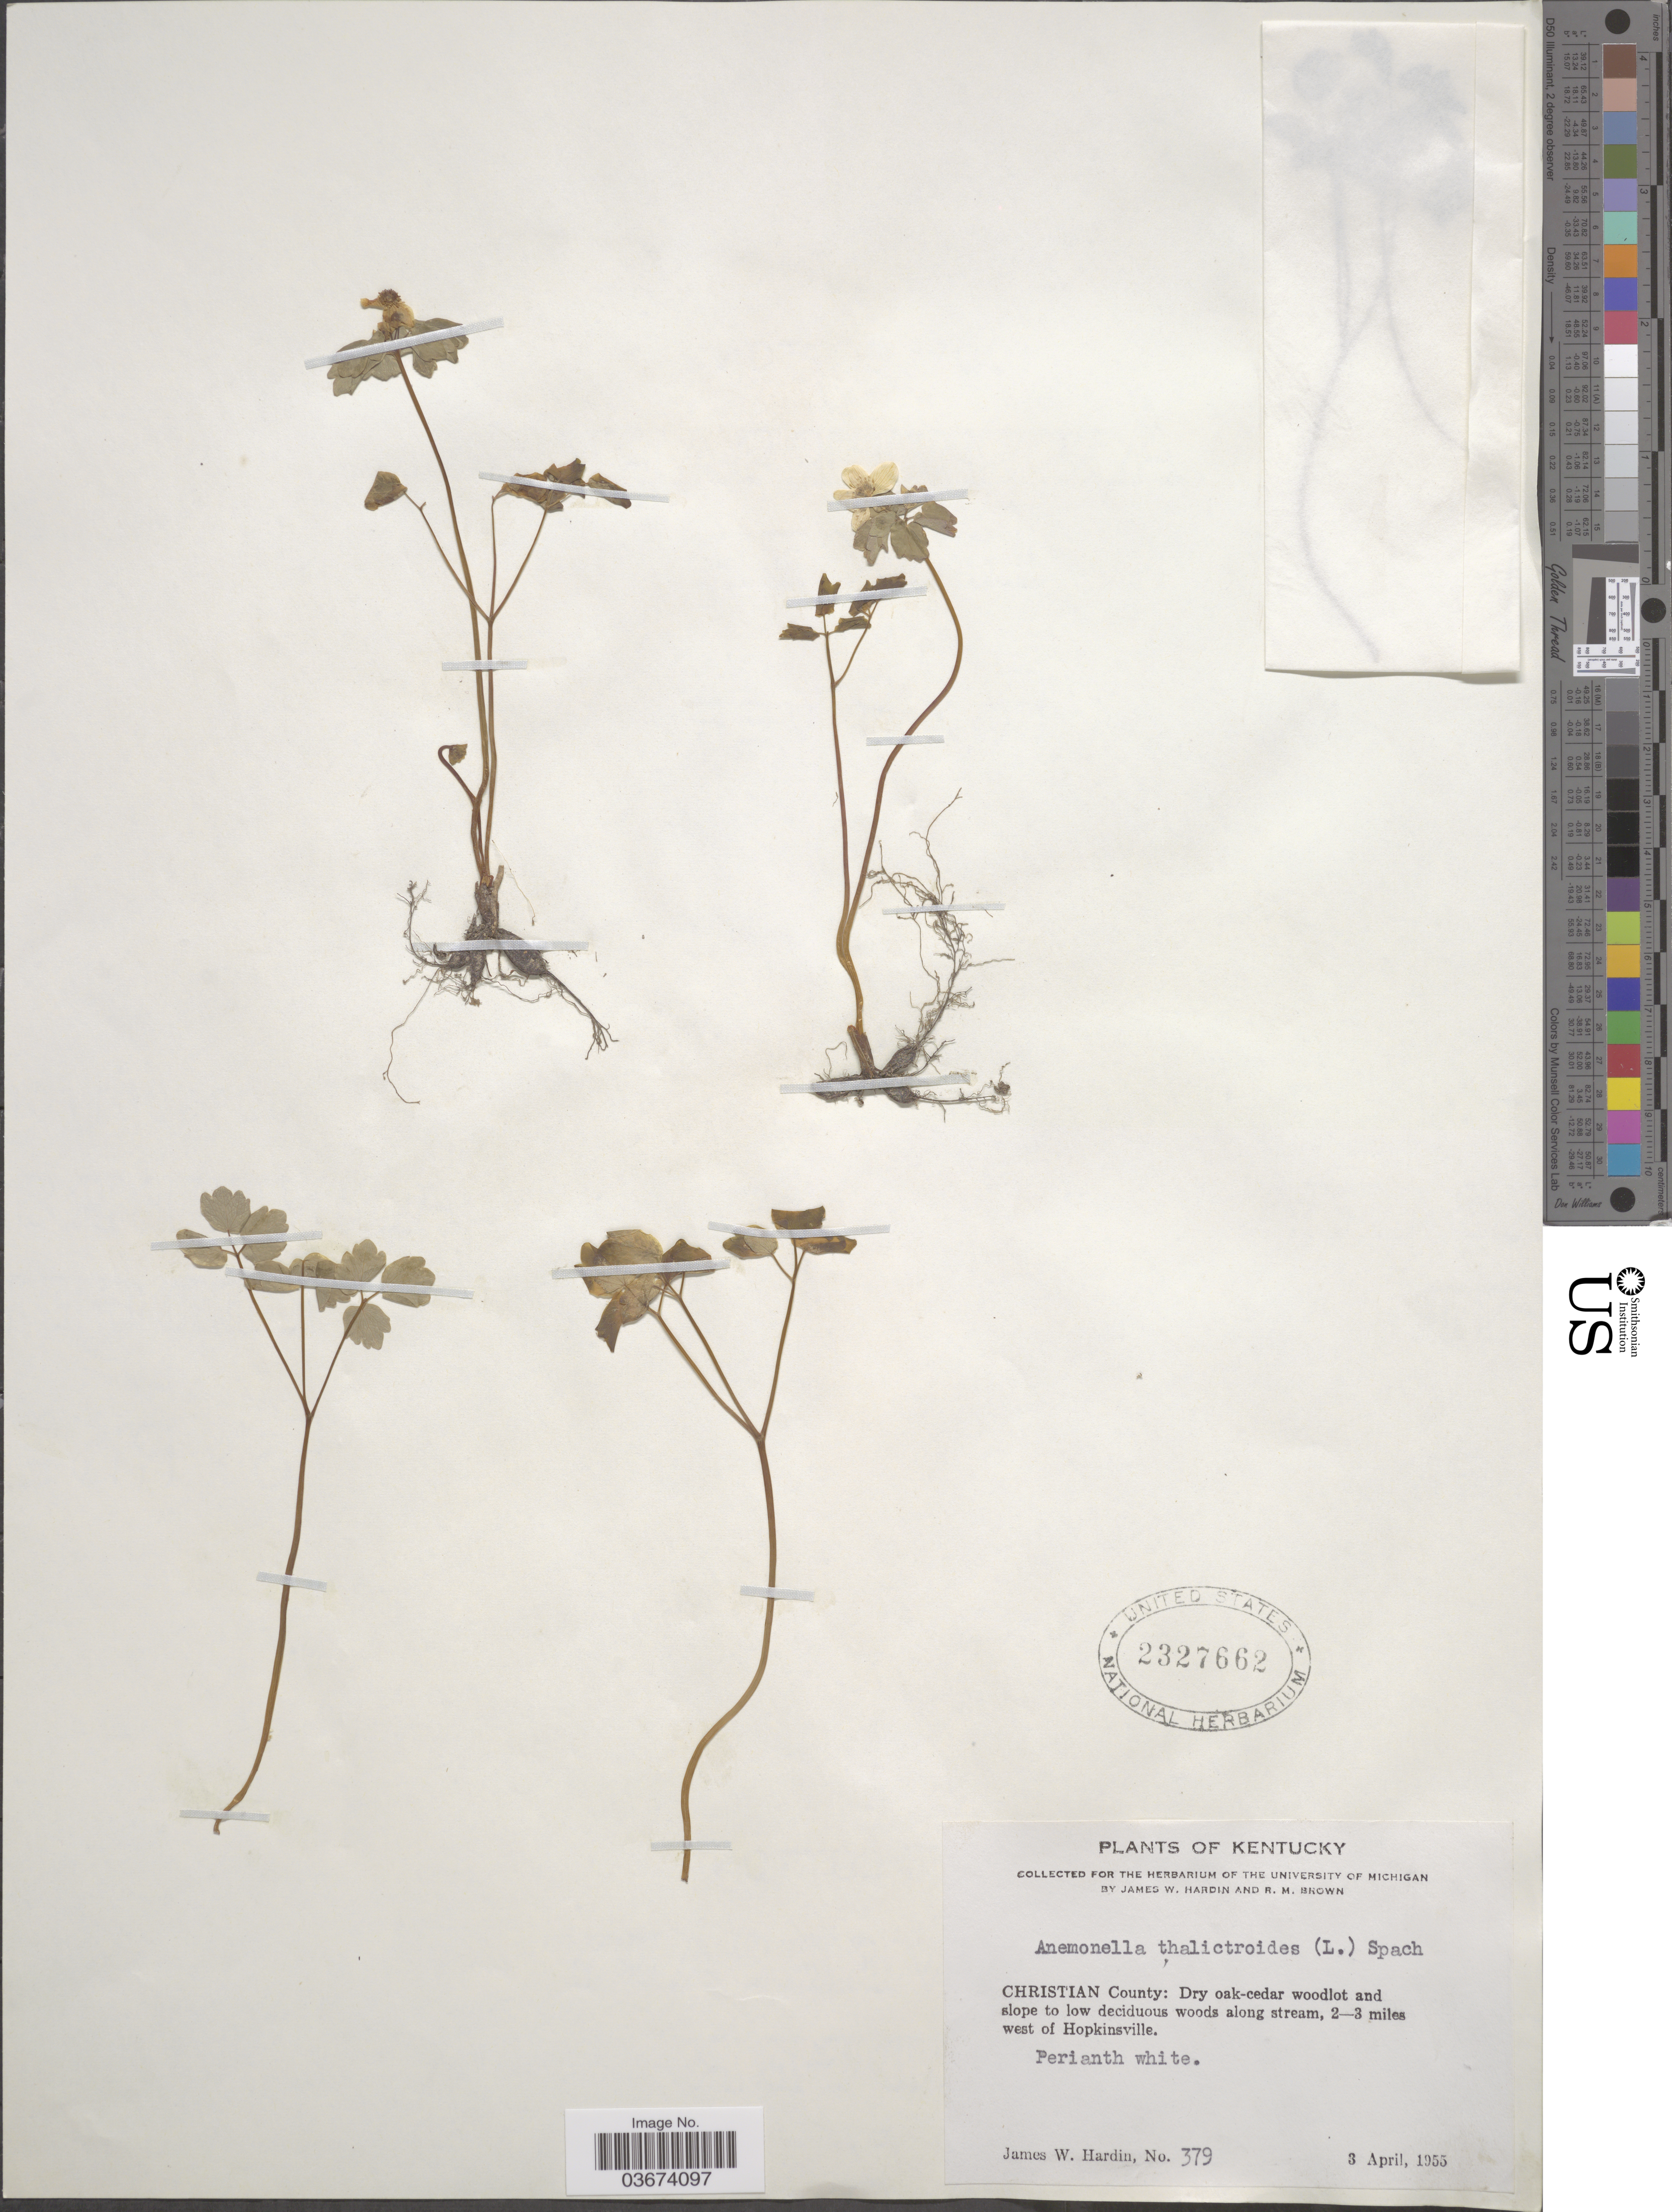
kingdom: Plantae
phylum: Tracheophyta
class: Magnoliopsida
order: Ranunculales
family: Ranunculaceae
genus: Thalictrum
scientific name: Thalictrum thalictroides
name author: (L.) A.J. Eames & B. Boivin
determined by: Strong, M. T., (US), Smithsonian Institution - National Museum of Natural History (UNITED STATES)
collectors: J. W. Hardin & R. Brown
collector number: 379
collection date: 1955-04-03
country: United States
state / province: Kentucky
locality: Christian County: 2-3 miles west of Hopkinsville.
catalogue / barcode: US 2327662